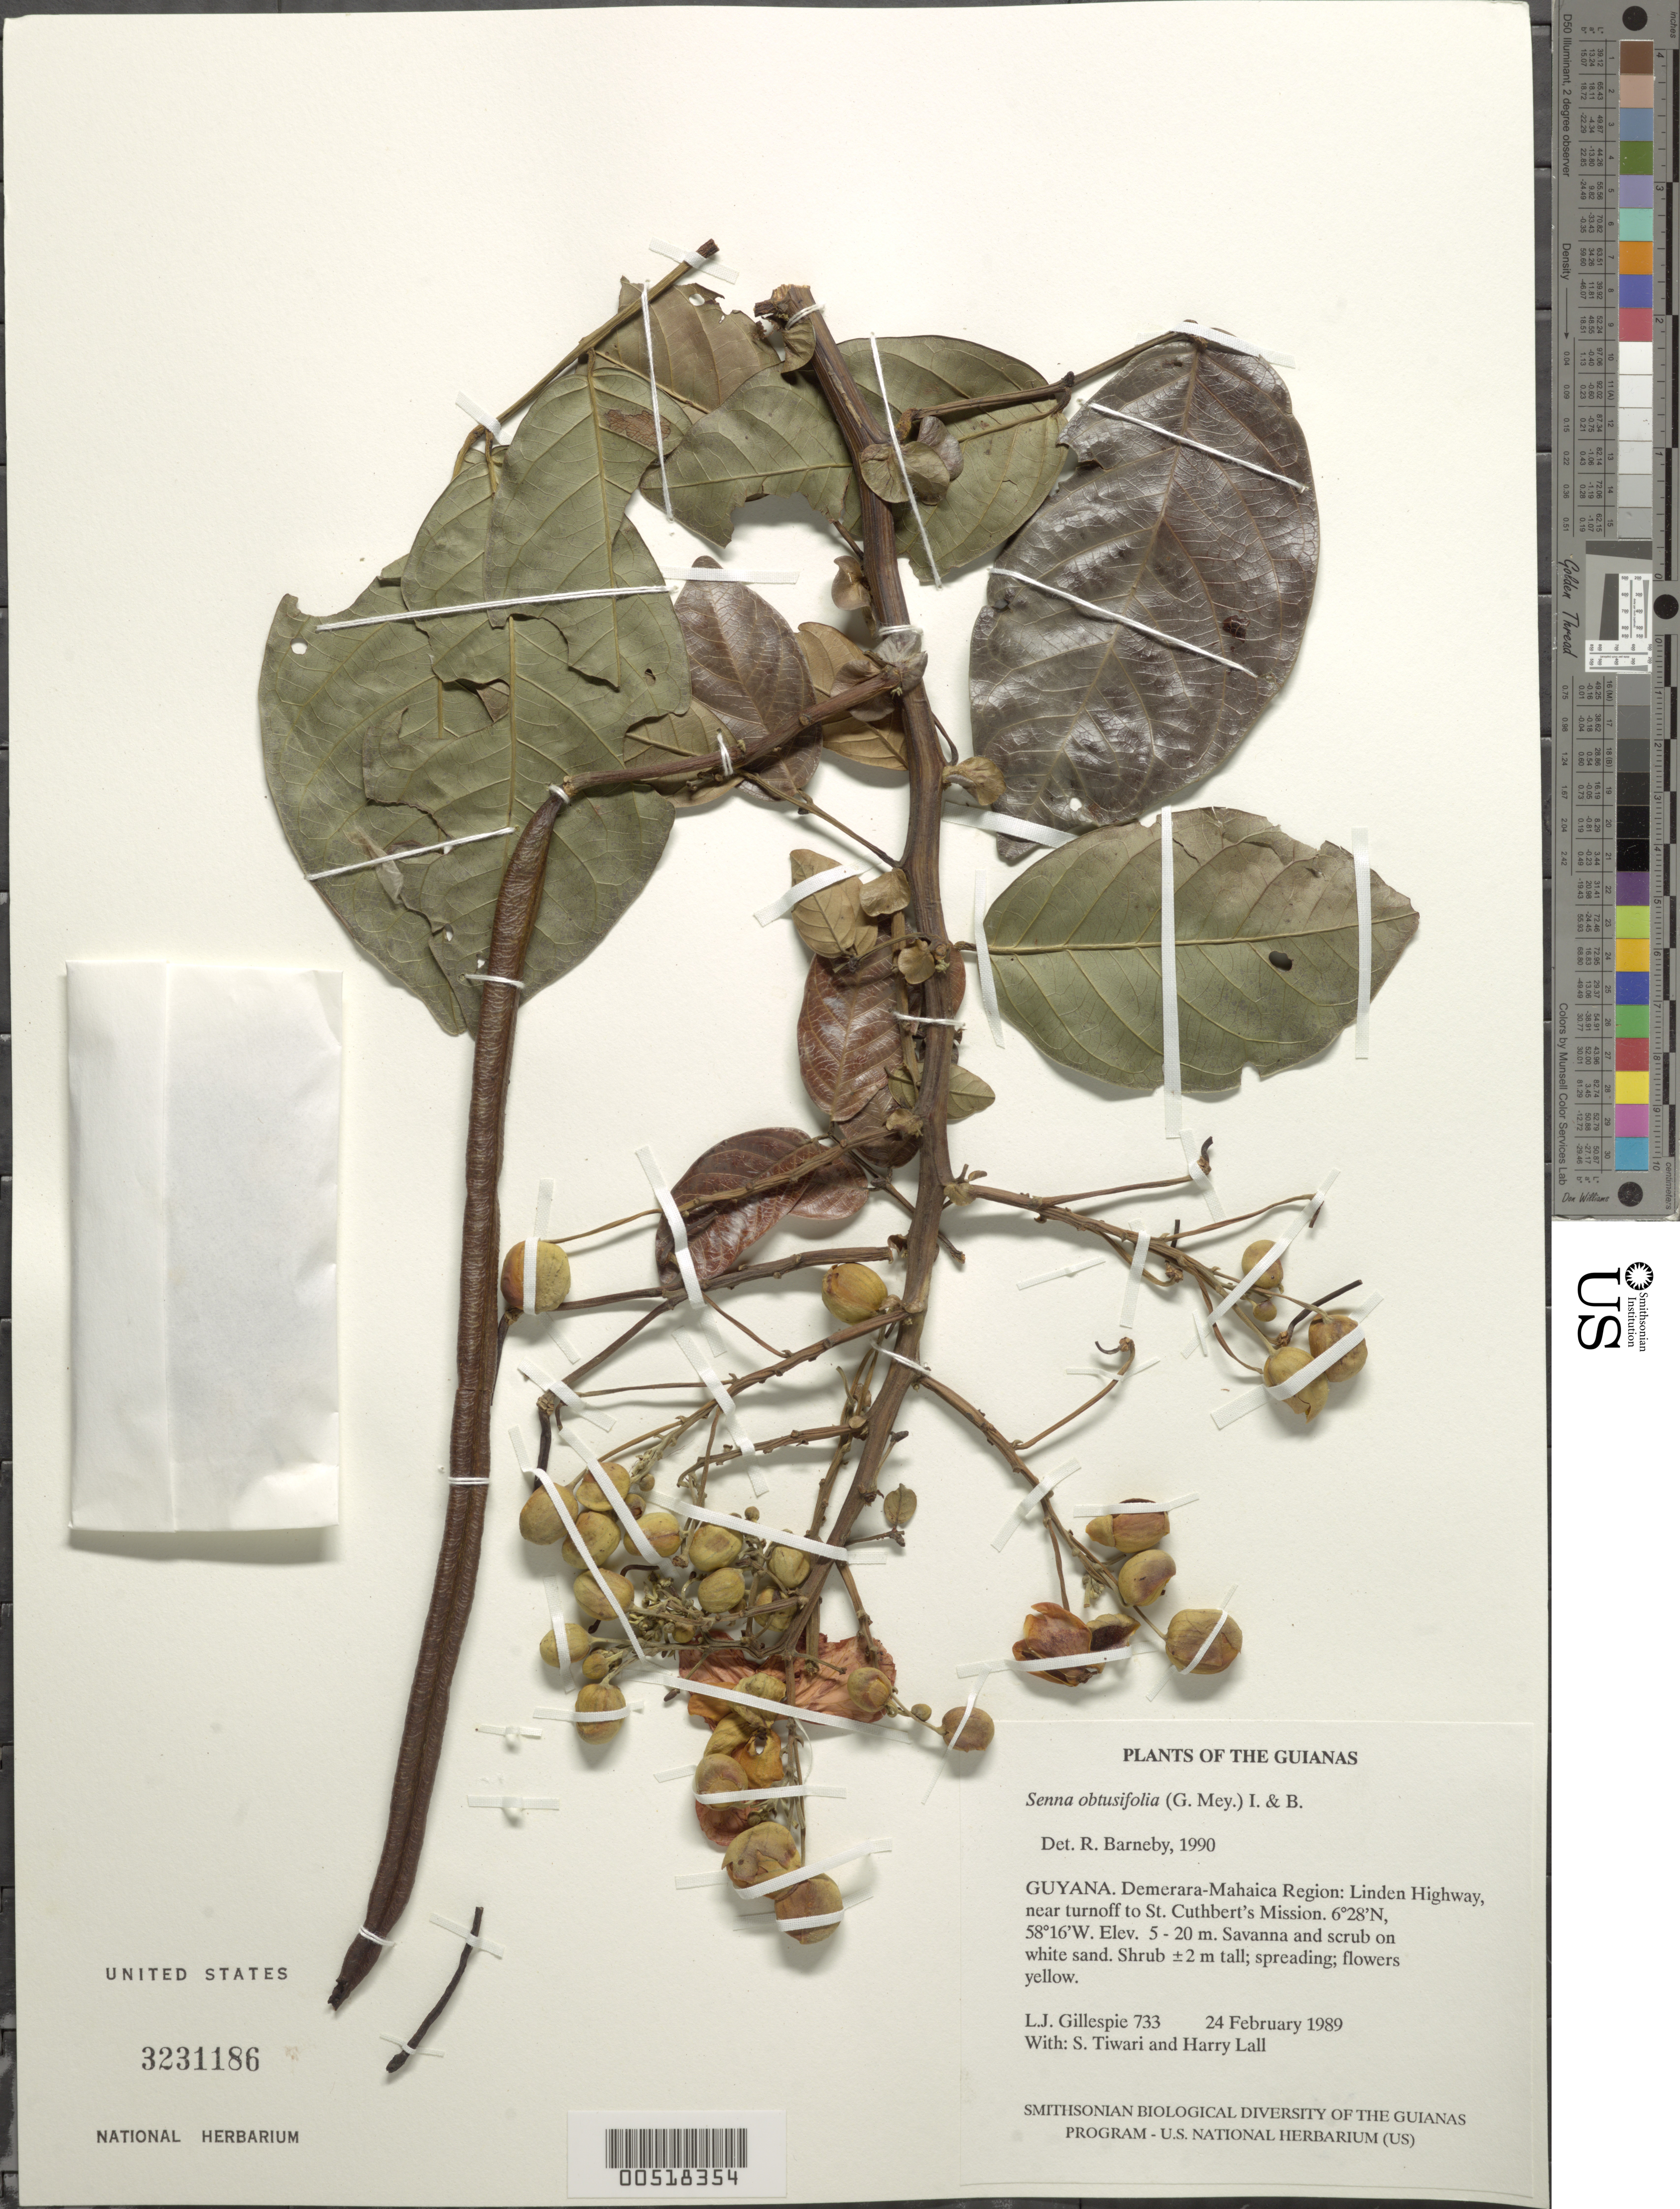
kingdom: Plantae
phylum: Tracheophyta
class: Magnoliopsida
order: Fabales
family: Fabaceae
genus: Senna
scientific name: Senna obtusifolia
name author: (L.) H.S. Irwin & Barneby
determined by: Barneby, Rupert C., (NY)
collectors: L. J. Gillespie, S. Tiwari & H. Lall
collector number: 733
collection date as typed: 24 February 1989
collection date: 1989-02-24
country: Guyana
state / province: Demerara-Mahaica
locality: Linden Highway, near turnoff to St. Cuthbert's Mission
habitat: Savanna and scrub on white sand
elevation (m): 5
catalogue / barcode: US 3231186